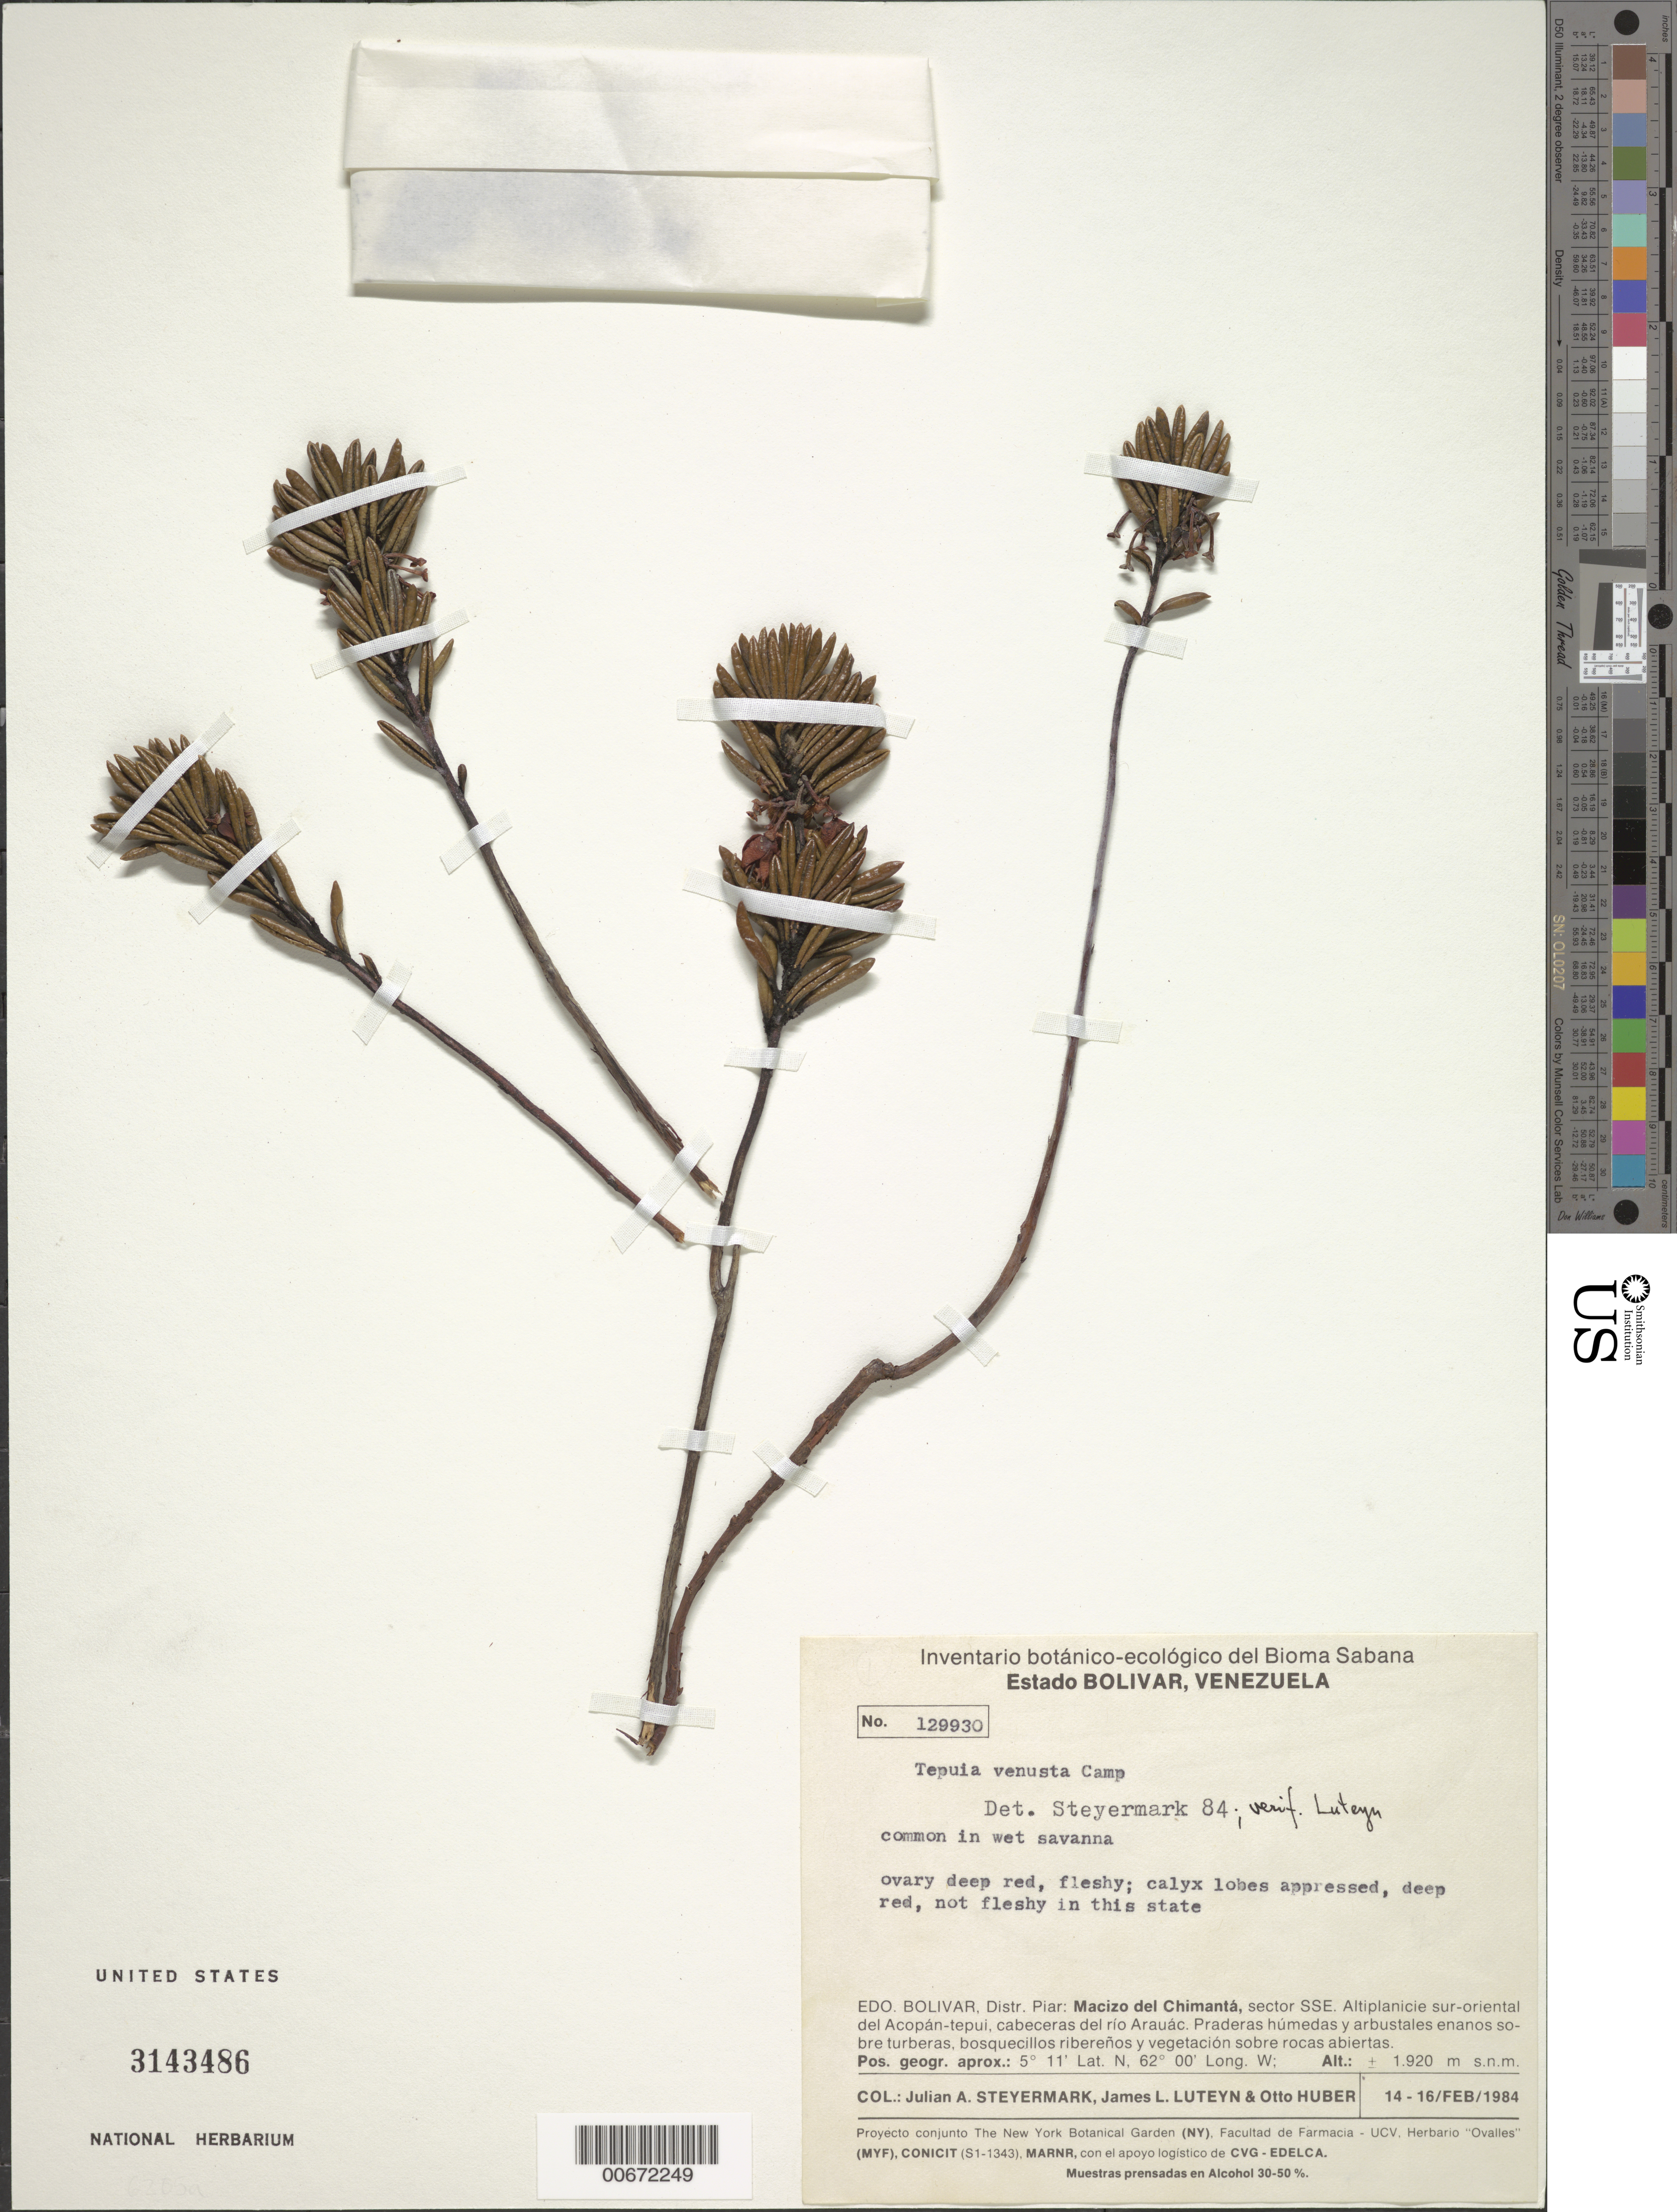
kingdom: Plantae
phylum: Tracheophyta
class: Magnoliopsida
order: Ericales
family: Ericaceae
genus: Tepuia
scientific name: Tepuia venusta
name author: Camp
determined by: Luteyn, J. L.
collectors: J. Steyermark, J. L. Luteyn & O. Huber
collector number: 129930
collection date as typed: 14-Feb-84 to 16-Feb-84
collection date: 1984-02-14/1984-02-16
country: Venezuela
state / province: Bolívar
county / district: Piar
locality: Macizo del Chimantá, sector SSE. Altiplanicie sur-oriental del Acopán-tepuí, cabeceras del río Arauác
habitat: Wet savanna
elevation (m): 1920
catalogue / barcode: US 3143486